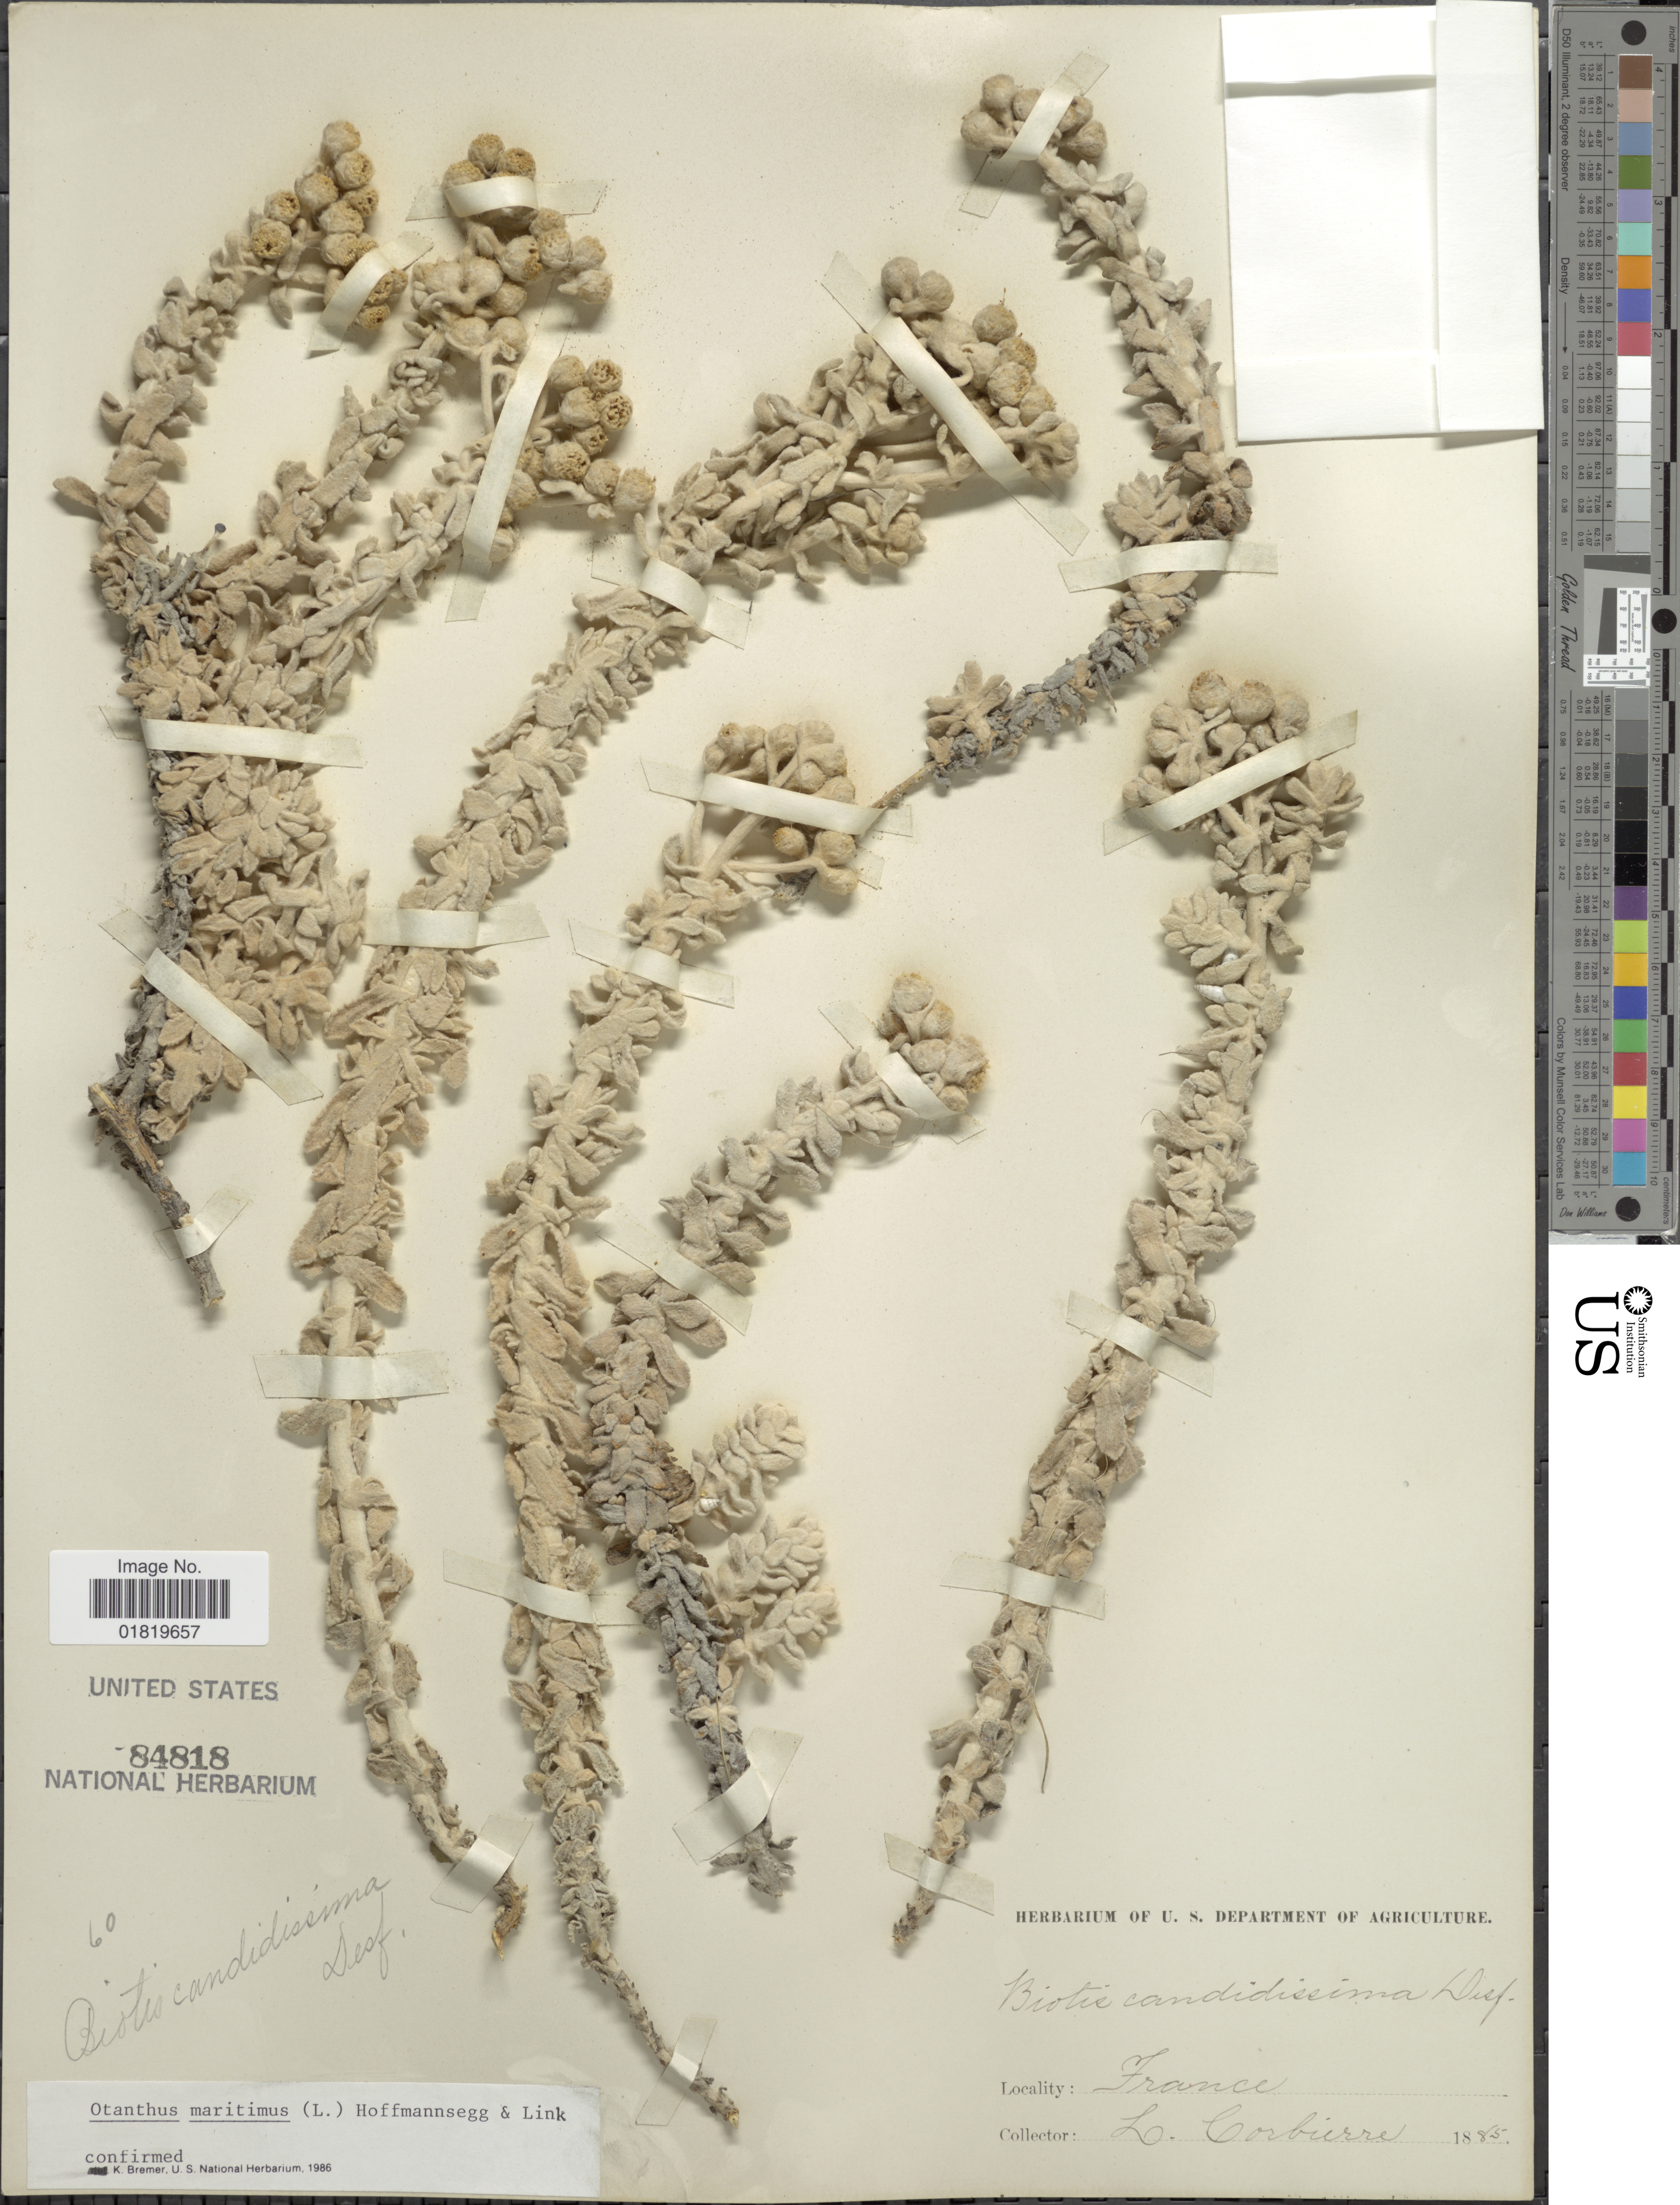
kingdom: Plantae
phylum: Tracheophyta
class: Magnoliopsida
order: Asterales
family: Asteraceae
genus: Otanthus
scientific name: Otanthus maritimus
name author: (L.) Hoffmanns. & Link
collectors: L. Corbière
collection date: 1885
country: France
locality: France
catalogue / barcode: US 84818